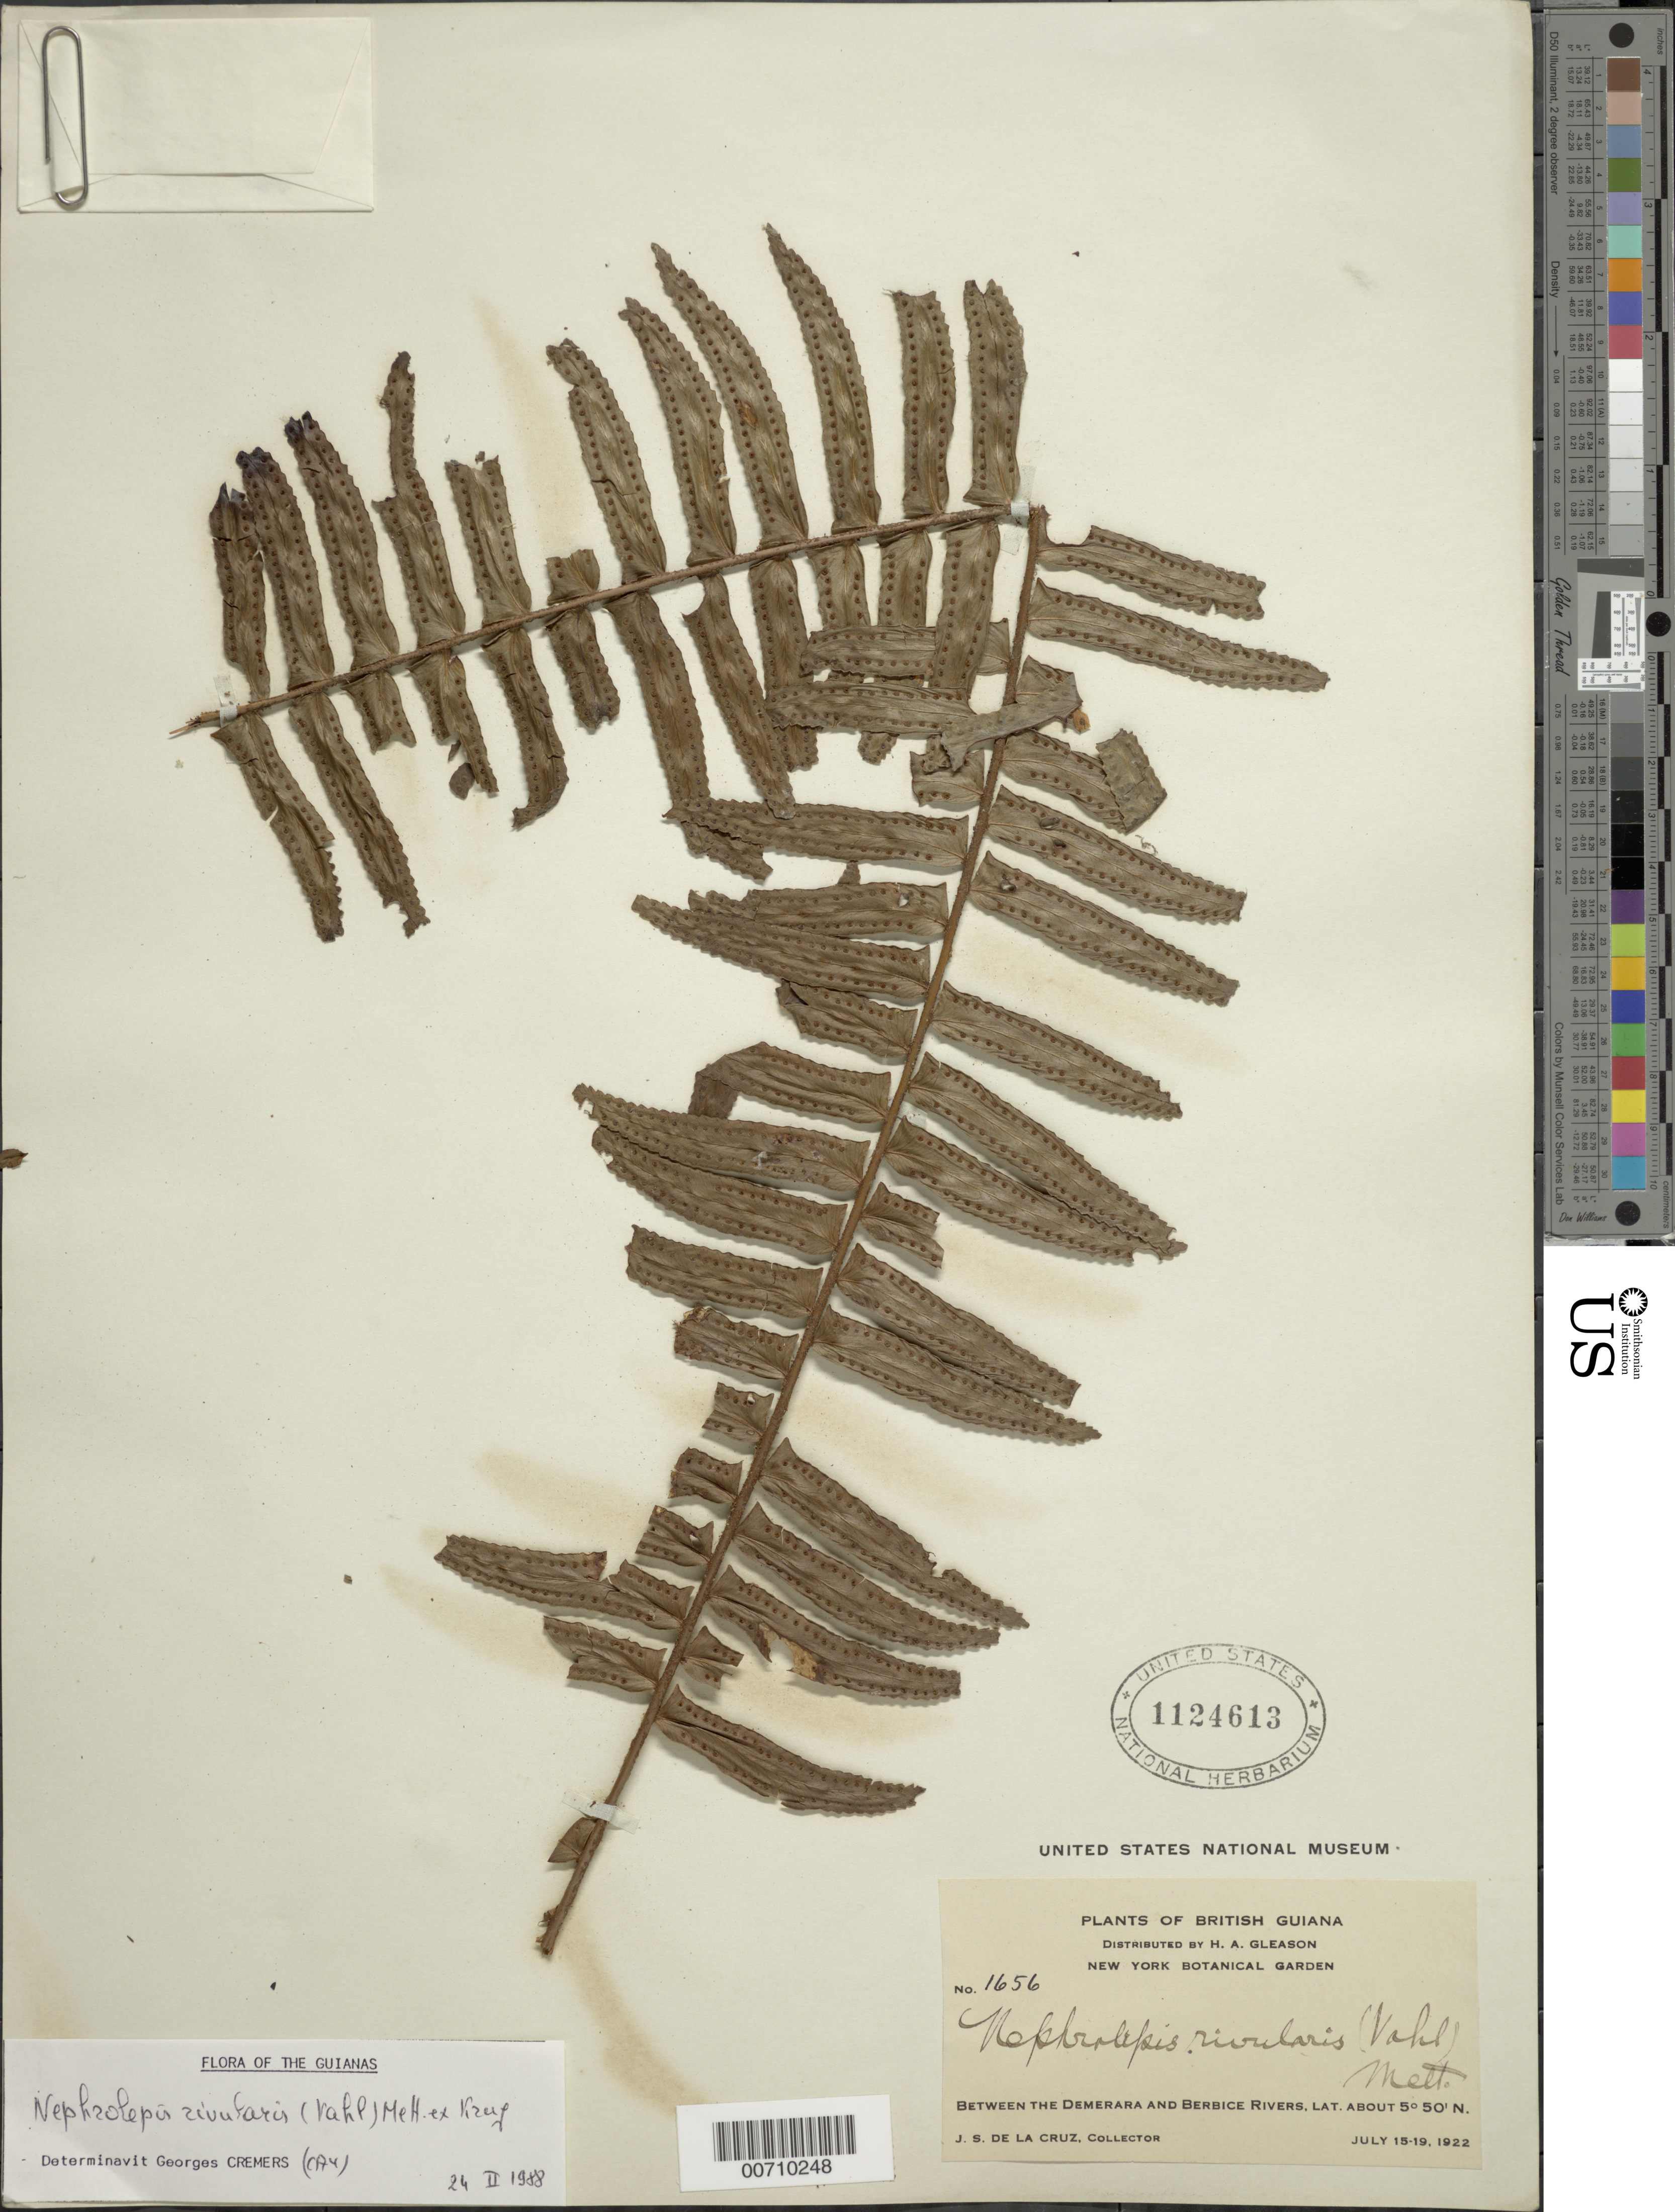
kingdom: Plantae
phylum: Tracheophyta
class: Polypodiopsida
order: Polypodiales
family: Nephrolepidaceae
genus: Nephrolepis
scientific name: Nephrolepis rivularis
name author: (Vahl) Mett. ex Krug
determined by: Cremers, Georges A.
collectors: J. S. de la Cruz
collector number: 1656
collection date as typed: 15-Jul-22 to 19-Jul-22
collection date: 1922-07-15/1922-07-19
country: Guyana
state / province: U. Demerara-Berbice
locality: Demerara River to the Berbice River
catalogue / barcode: US 1124613